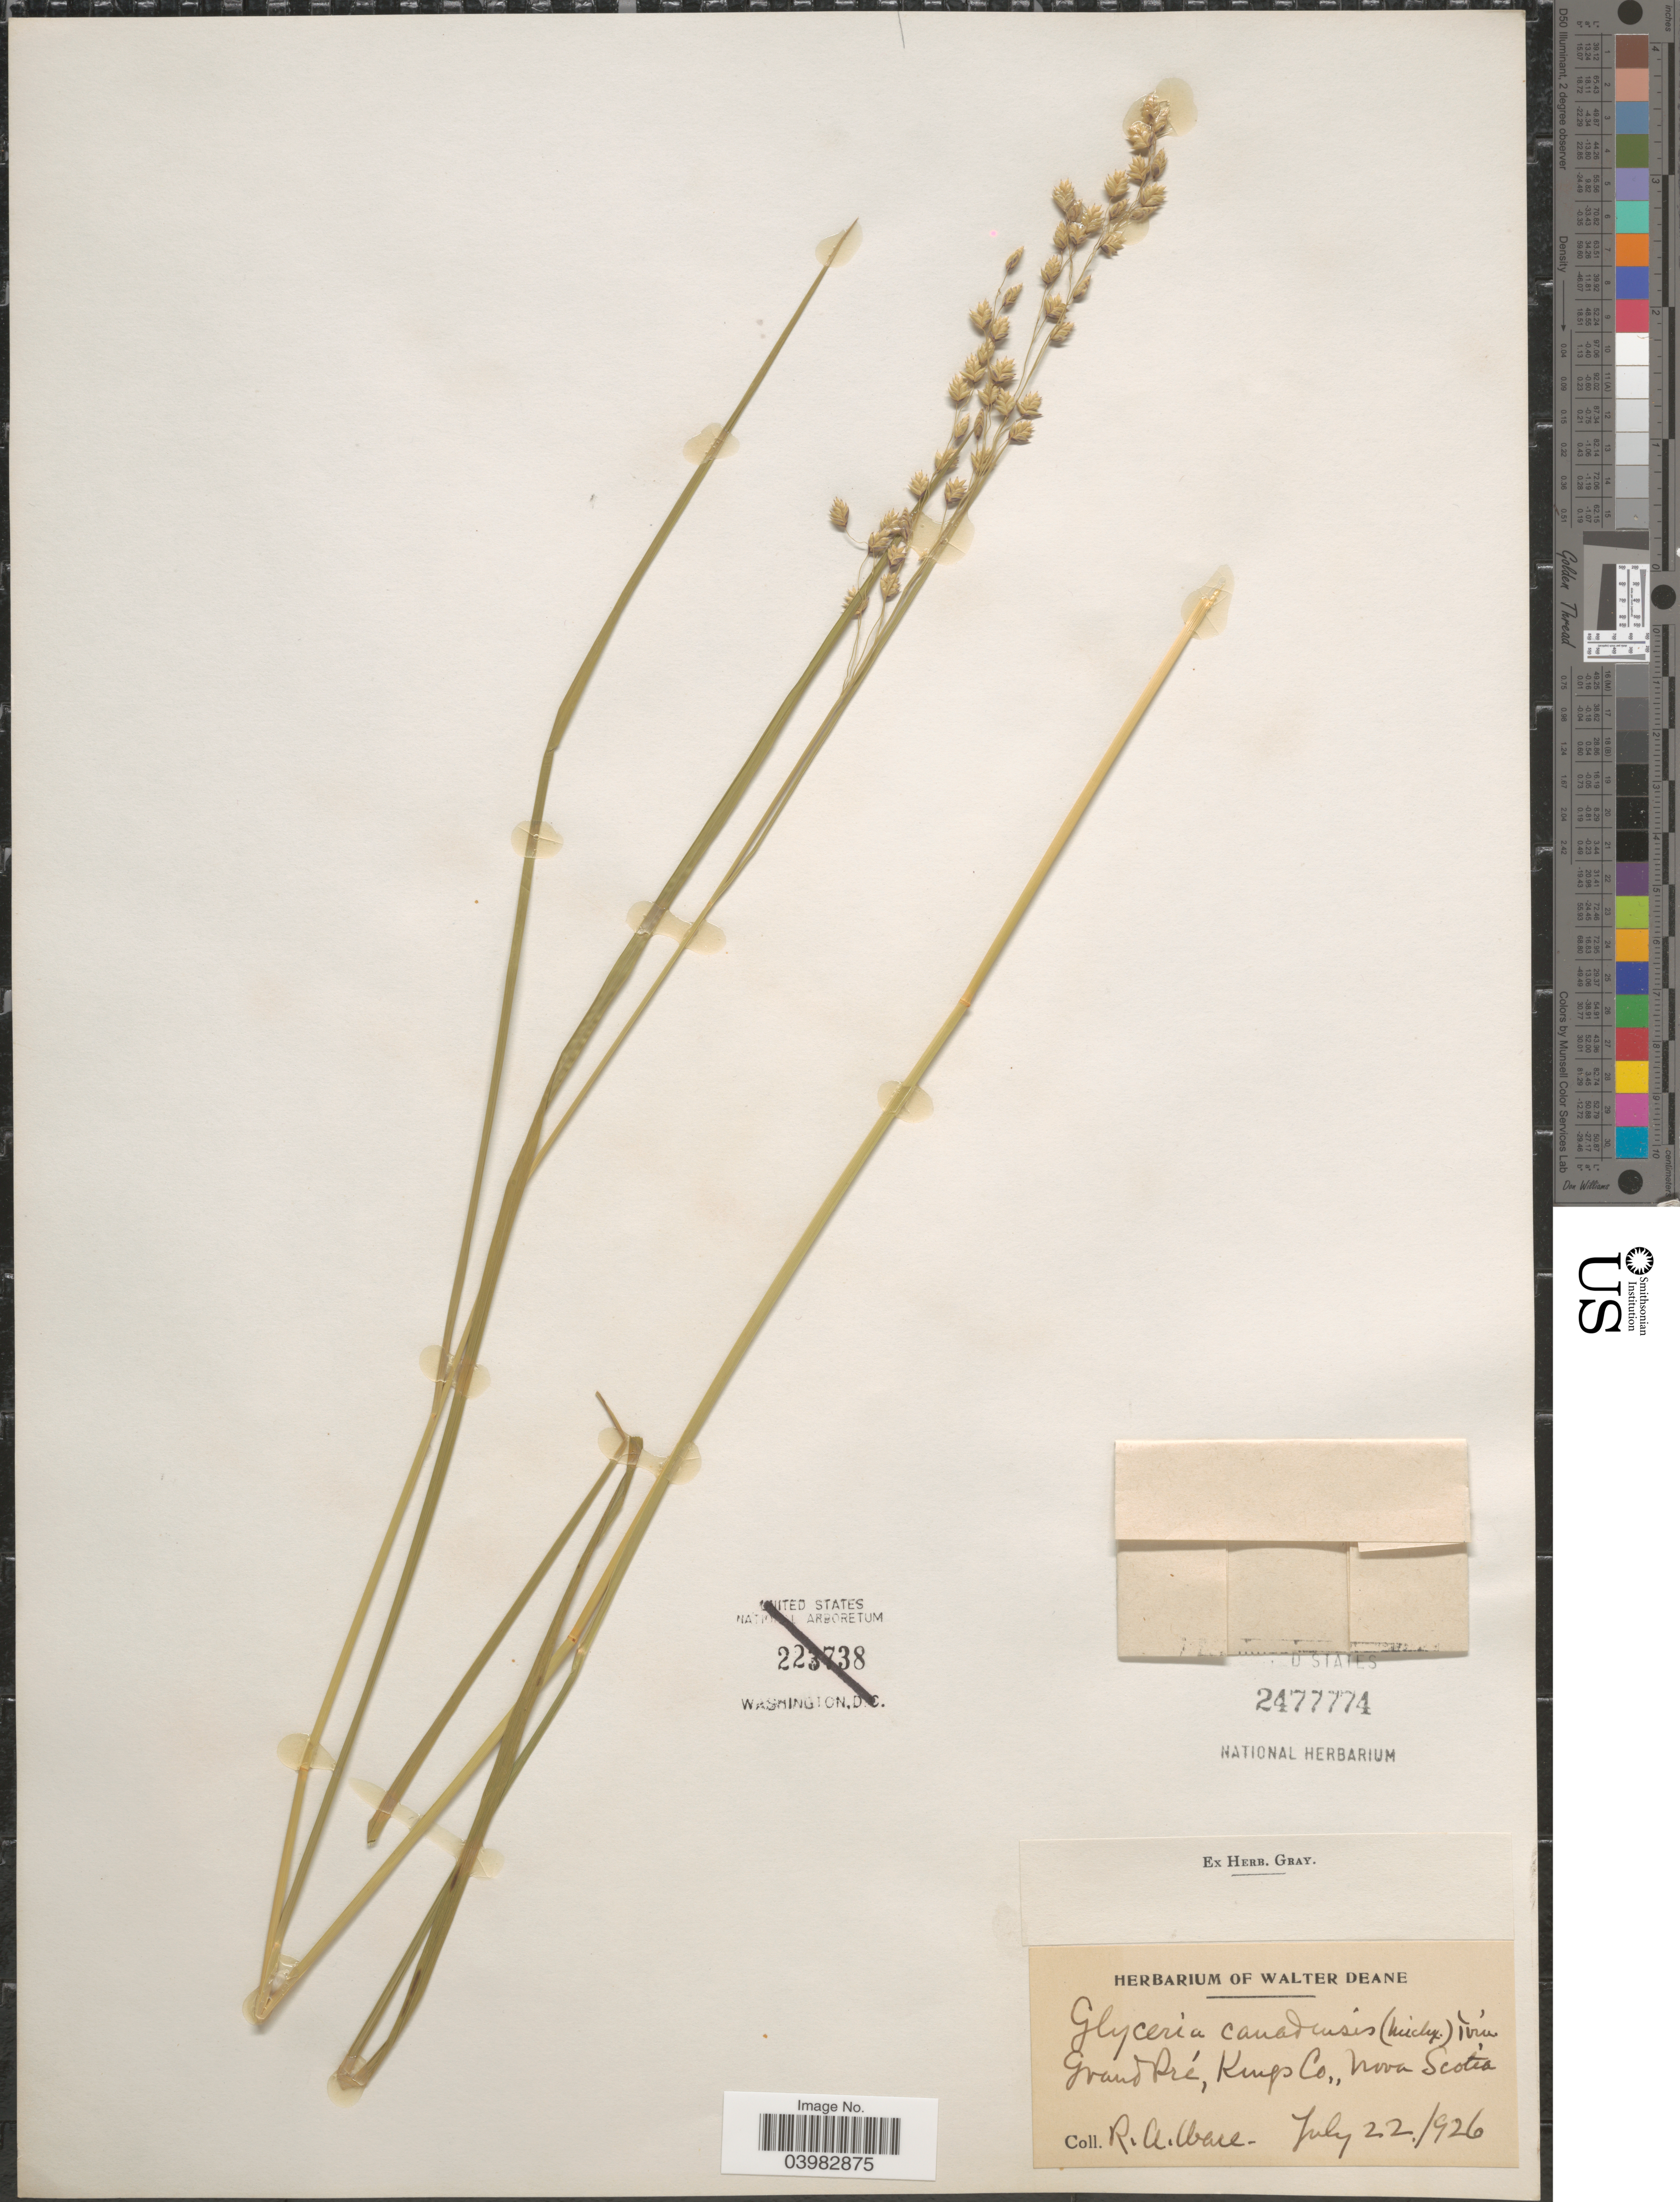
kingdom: Plantae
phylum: Tracheophyta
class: Liliopsida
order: Poales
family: Poaceae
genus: Glyceria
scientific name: Glyceria canadensis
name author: (Michx.) Trin.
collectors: R. Ware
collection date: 1926-07-22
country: Canada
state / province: Nova Scotia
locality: Grand Pré, Kings Co.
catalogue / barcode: US 2477774